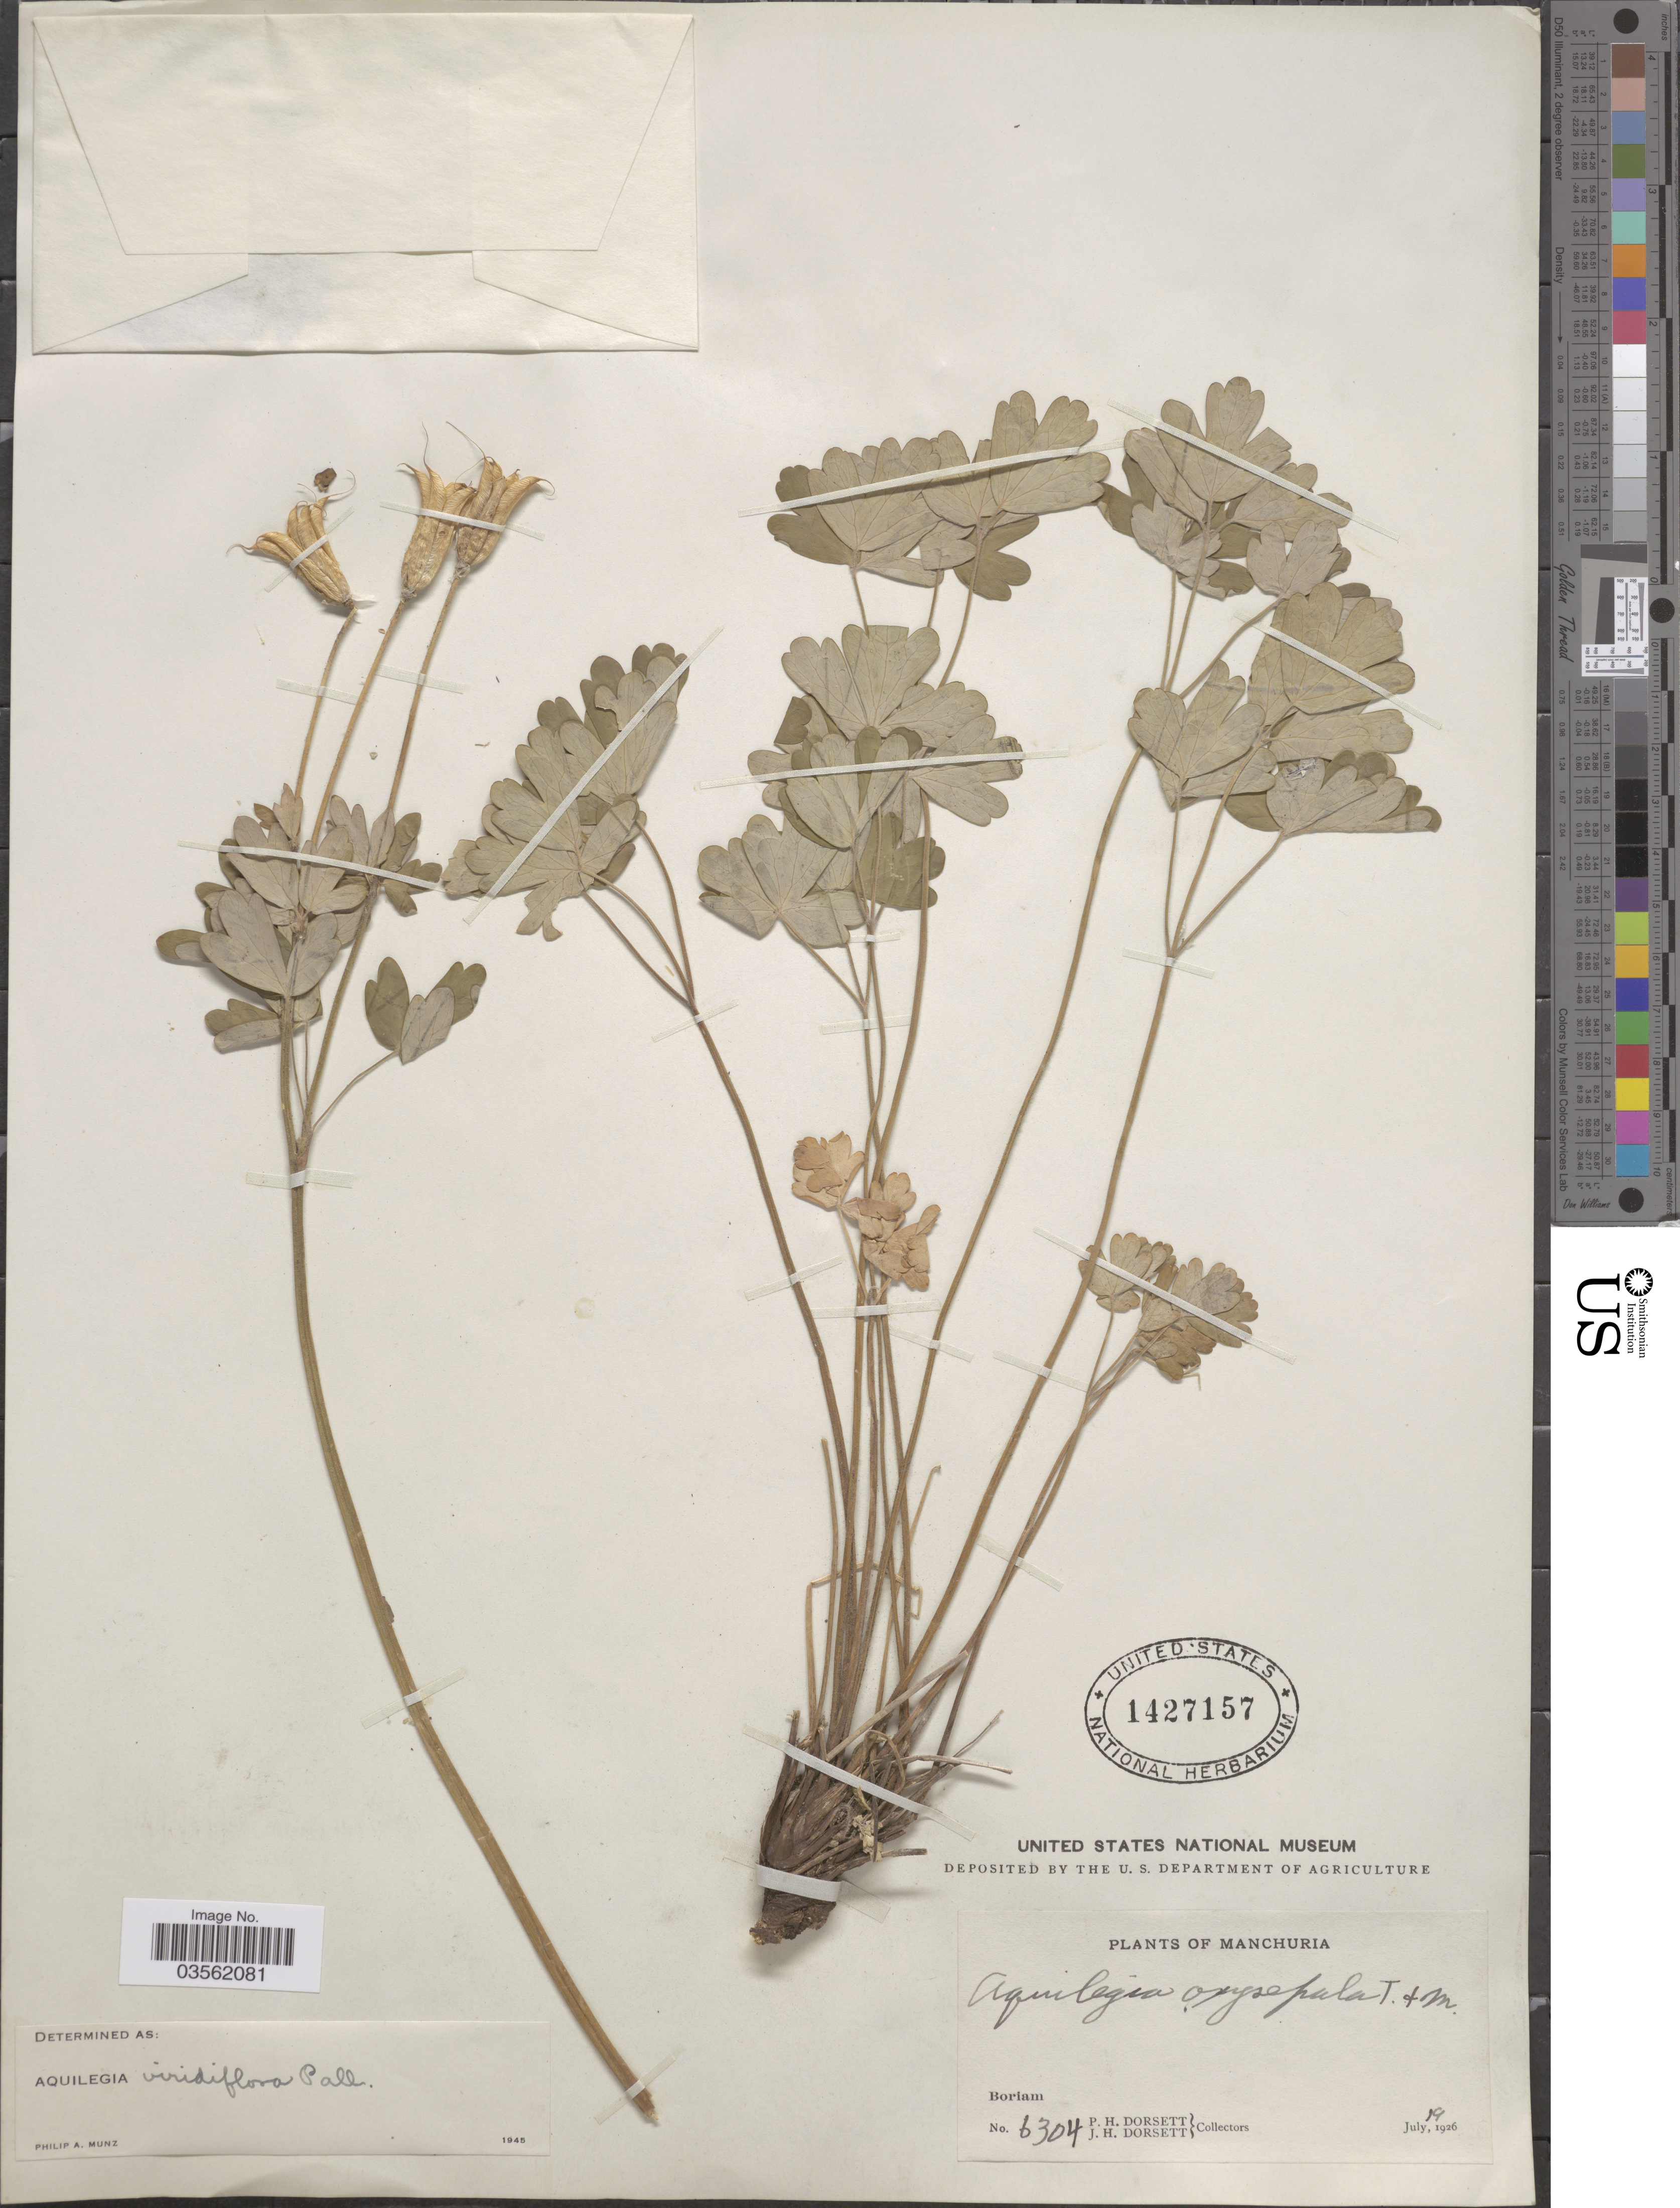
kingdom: Plantae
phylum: Tracheophyta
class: Magnoliopsida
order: Ranunculales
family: Ranunculaceae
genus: Aquilegia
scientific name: Aquilegia viridiflora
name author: Pall.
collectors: P. H. Dorsett & J. Dorsett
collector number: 6304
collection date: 1926-07-19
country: China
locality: Manchuria. Boriam.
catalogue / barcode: US 1427157